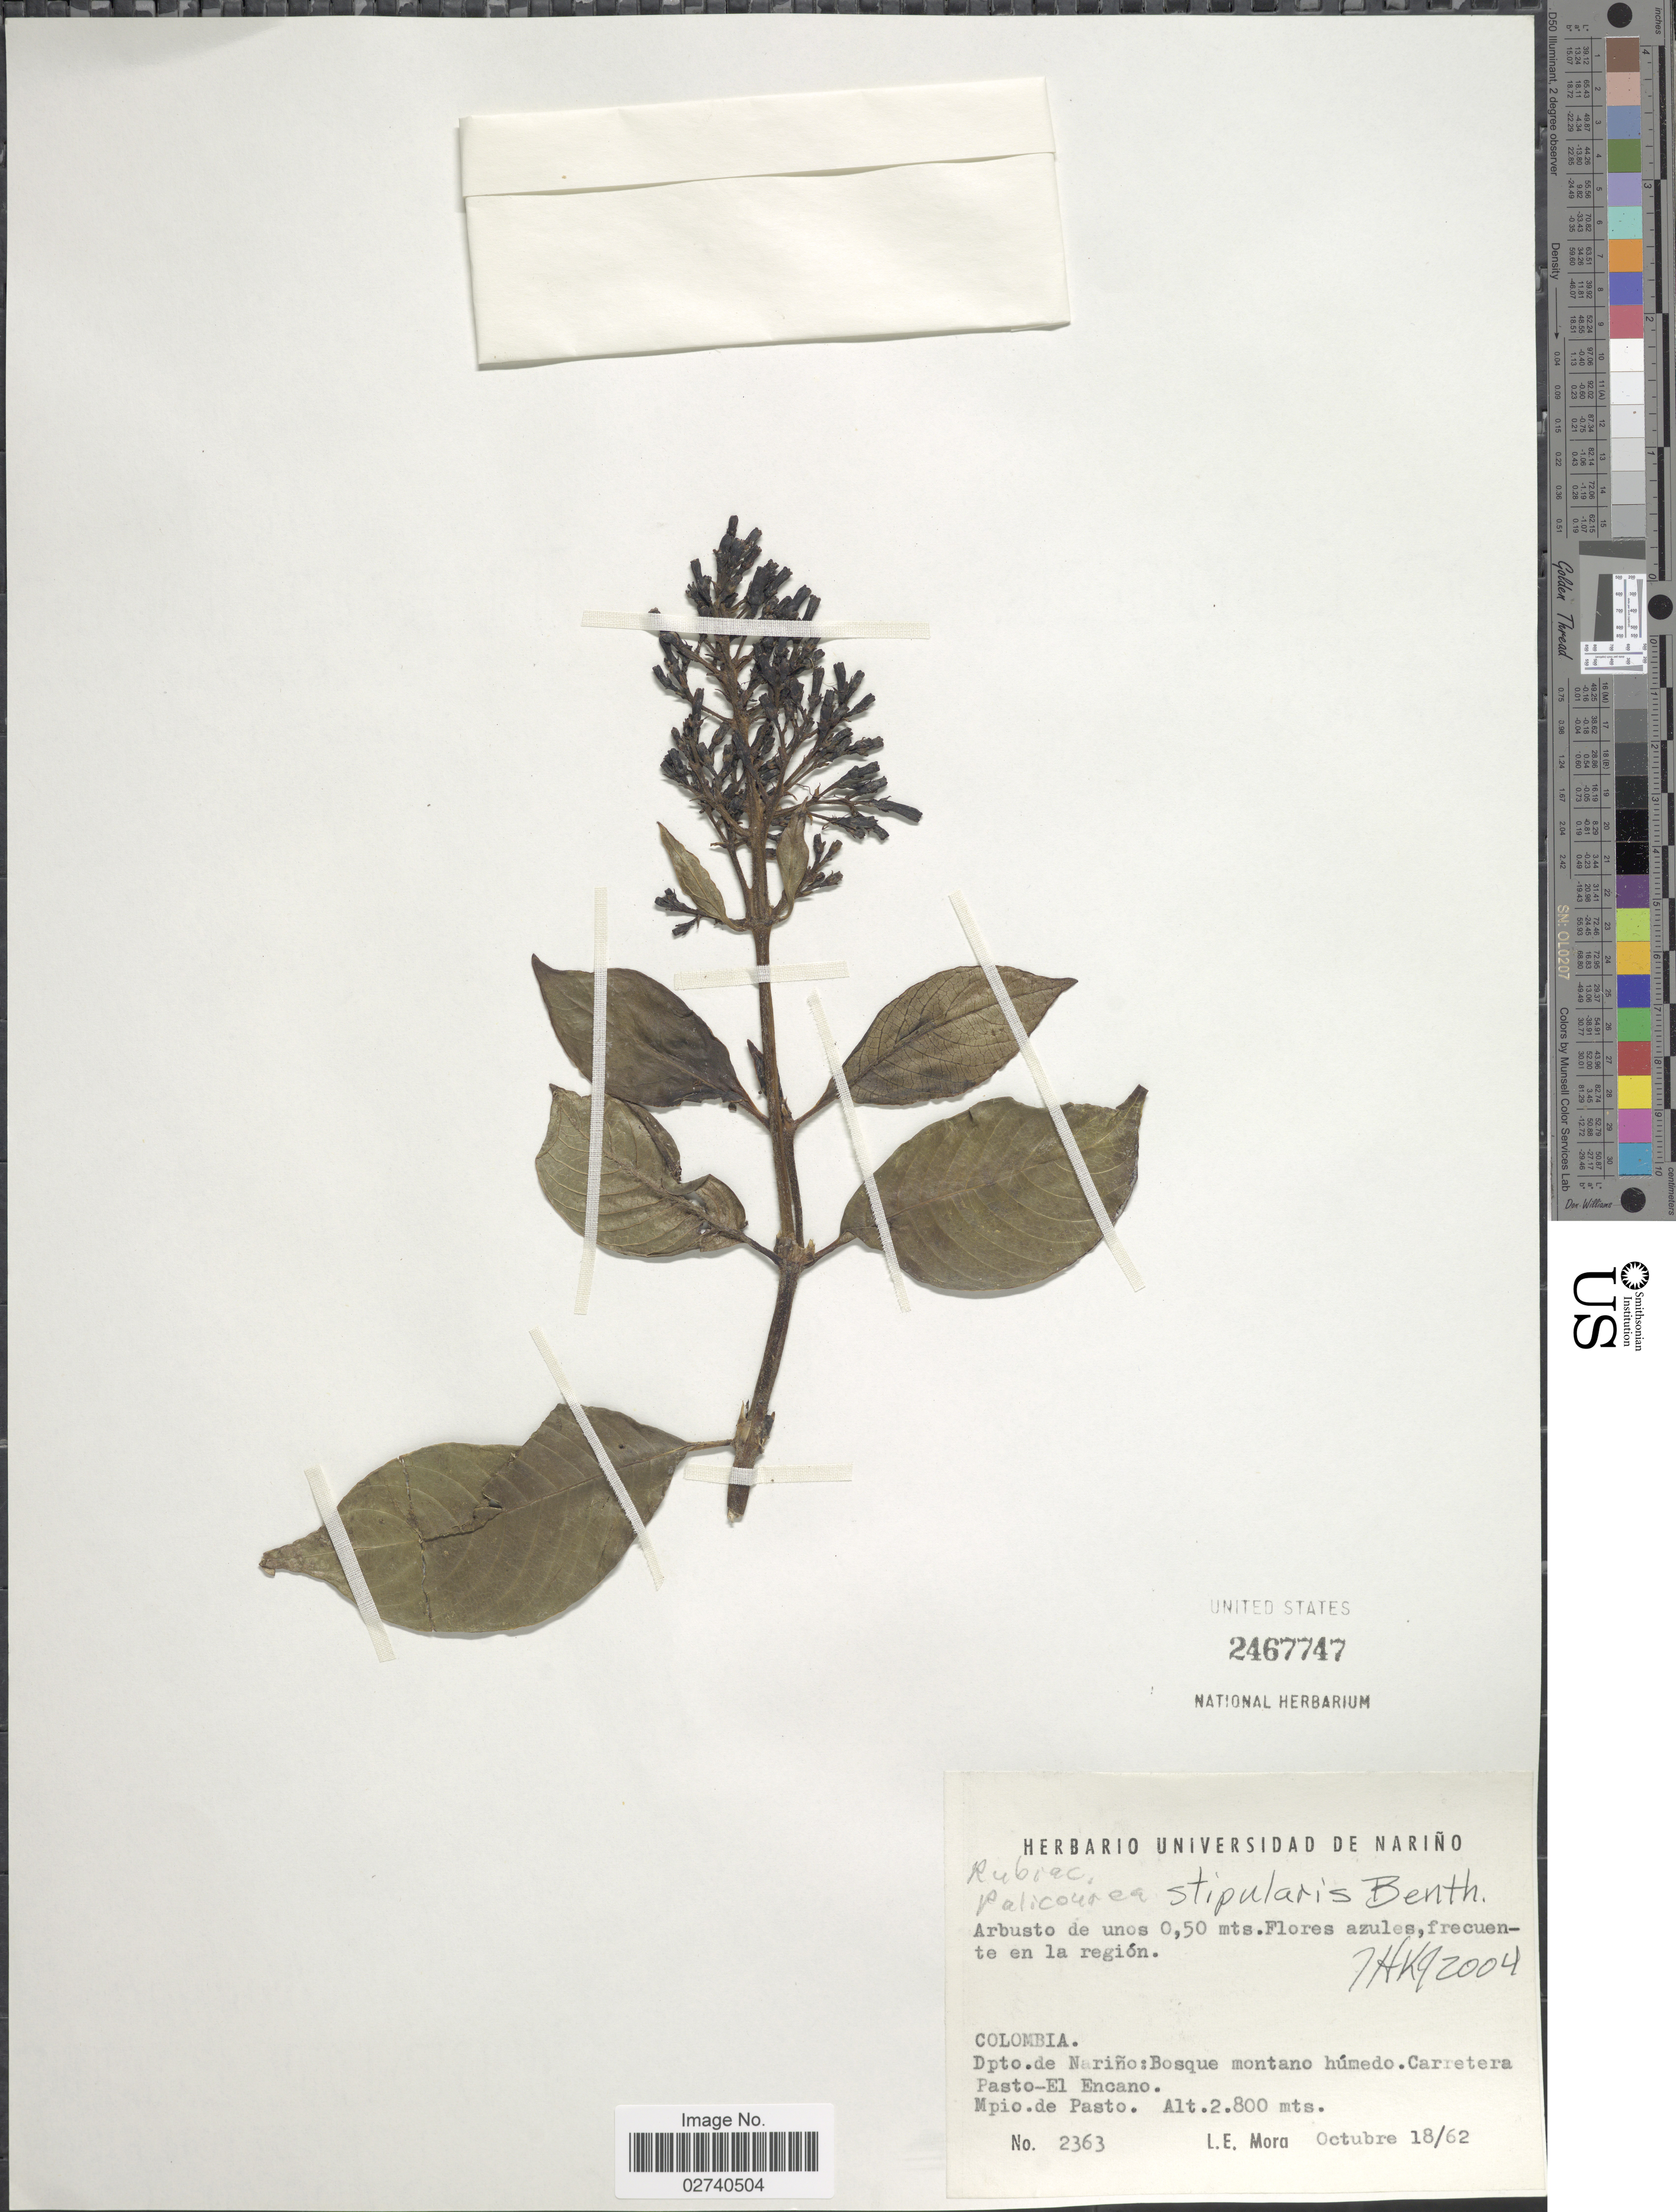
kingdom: Plantae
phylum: Tracheophyta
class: Magnoliopsida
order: Gentianales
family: Rubiaceae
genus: Palicourea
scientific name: Palicourea stipularis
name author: Benth.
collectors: L. Mora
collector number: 2363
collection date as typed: Transcribed d/m/y: 18/10/62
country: Colombia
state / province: Nariño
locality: Bosque montano humedo. Carretera Pasto-El Encano. Mpio. de Pasto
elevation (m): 2800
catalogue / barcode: US 2467747